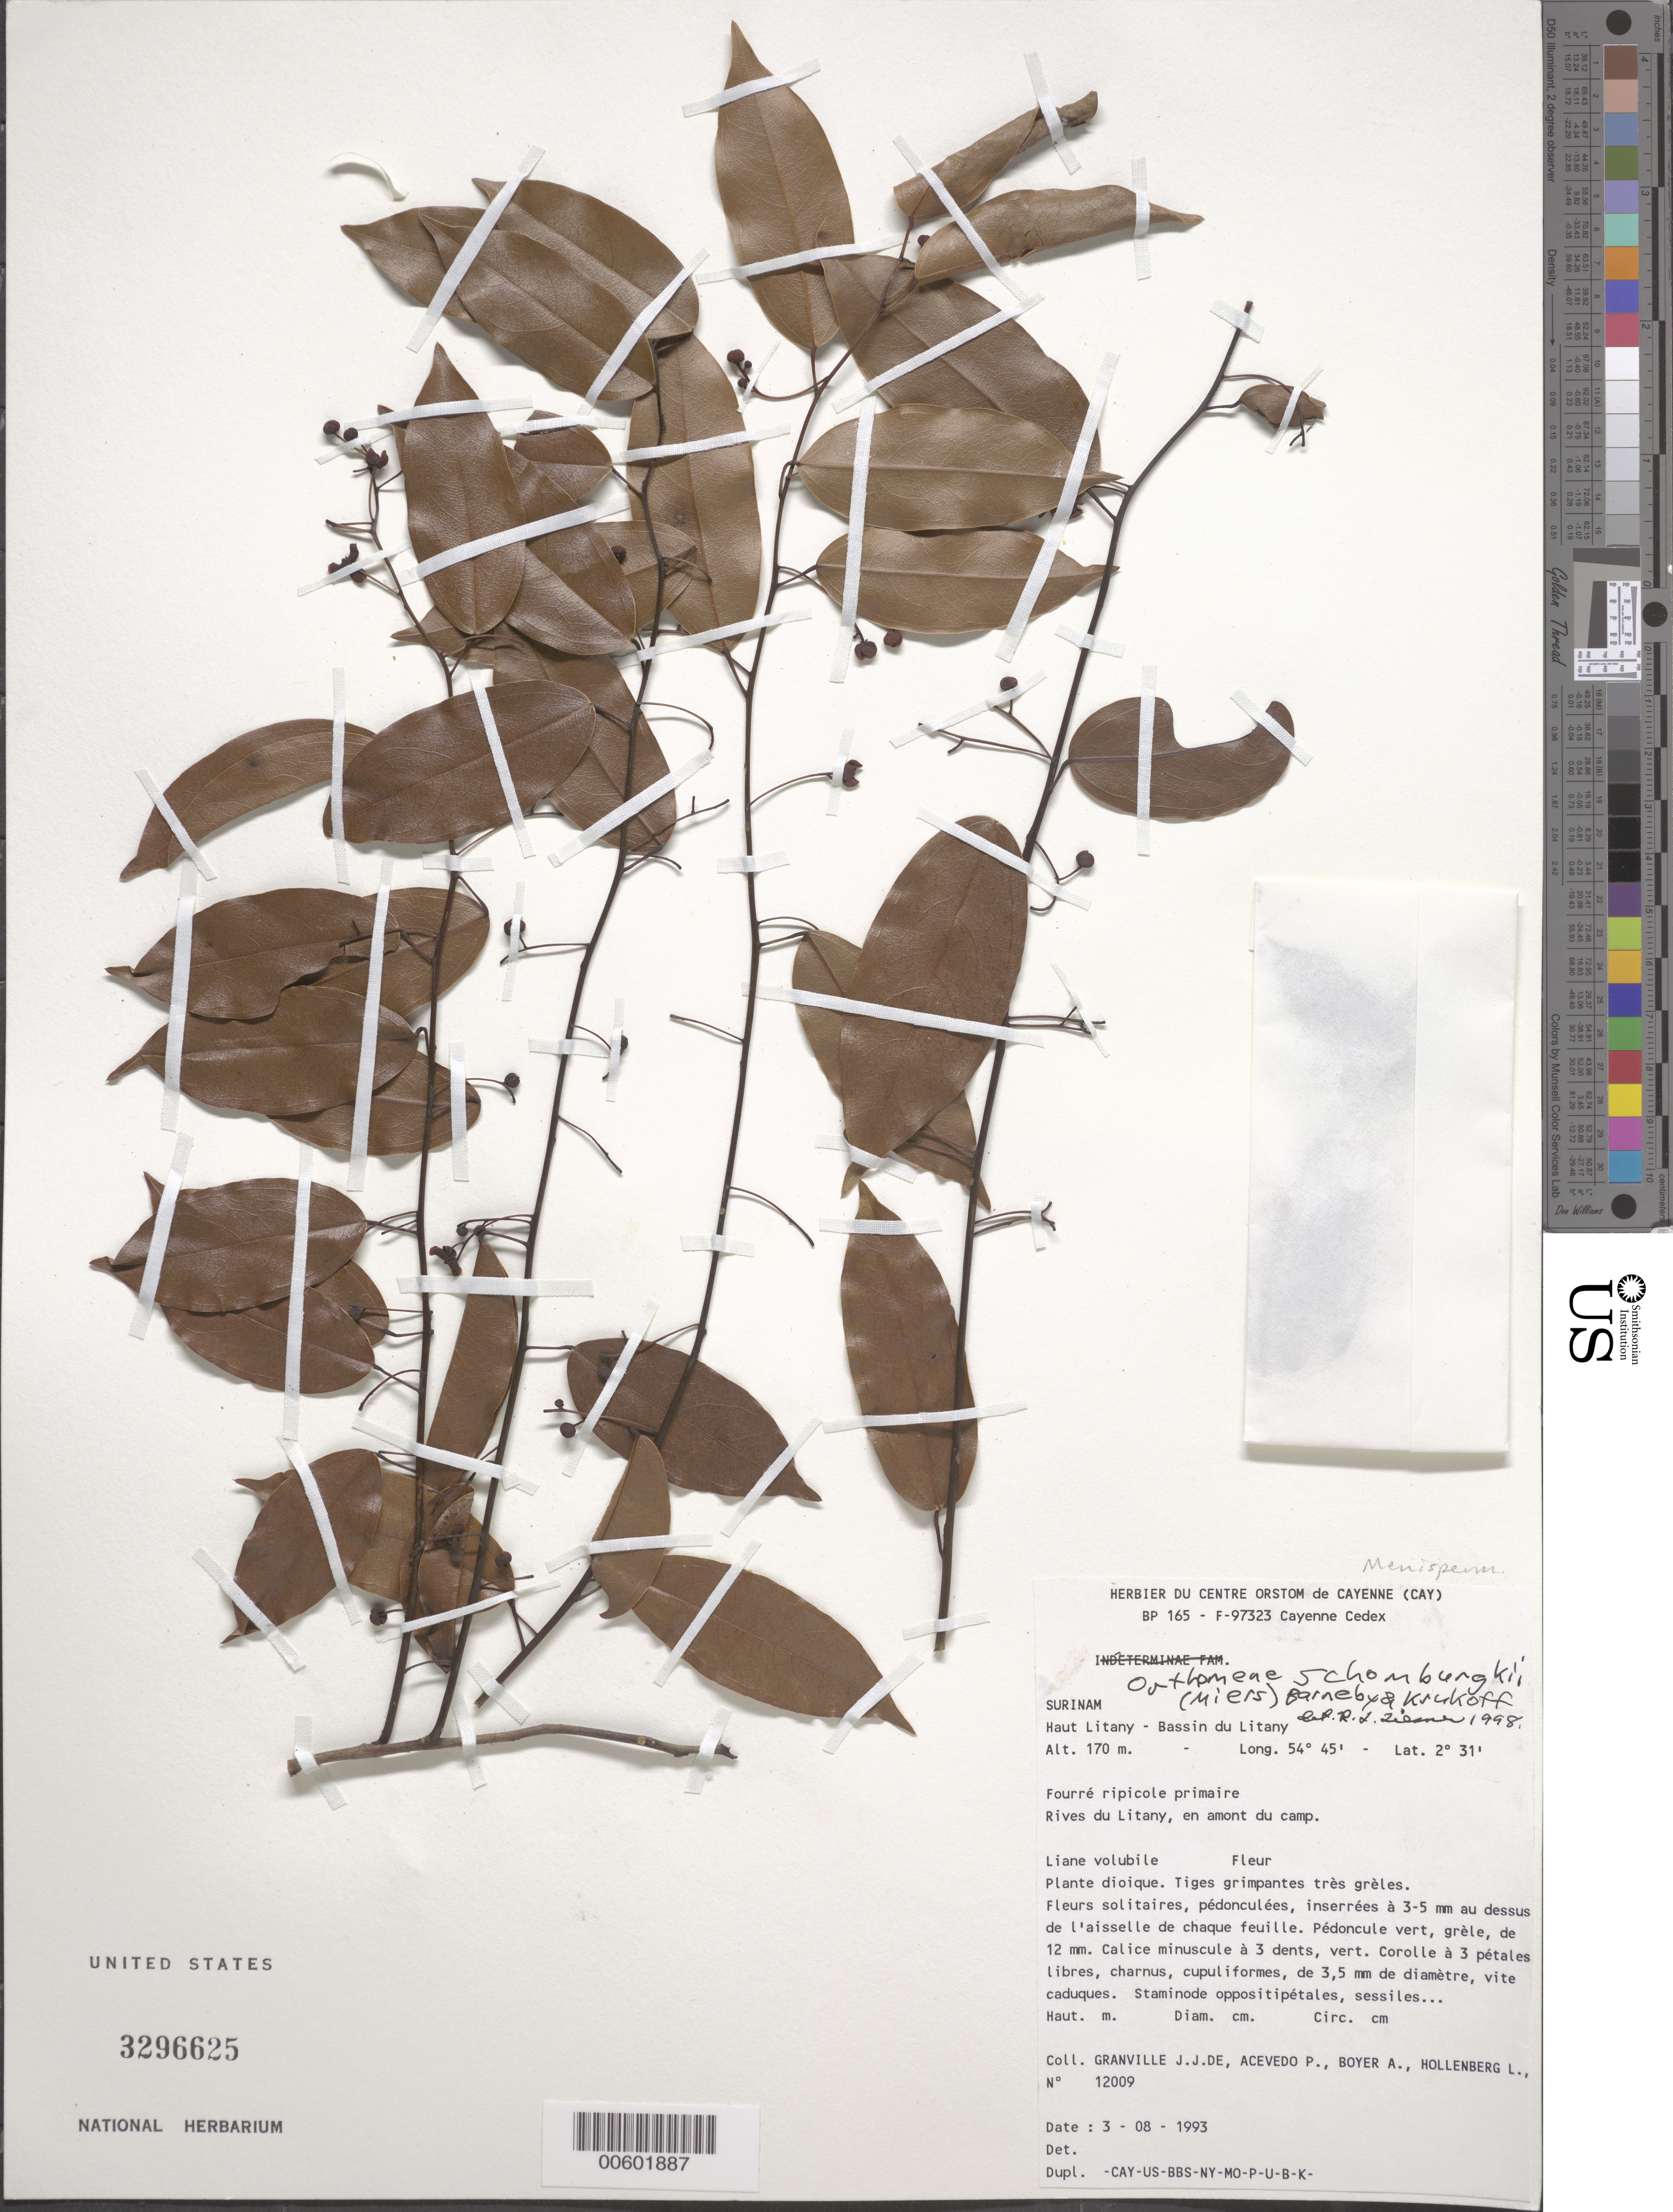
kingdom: Plantae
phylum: Tracheophyta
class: Magnoliopsida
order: Ranunculales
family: Menispermaceae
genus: Anomospermum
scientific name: Anomospermum schomburgkii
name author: Miers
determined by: Strong, Mark T., (BOT), Smithsonian Institution - National Museum of Natural History (UNITED STATES)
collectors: J.-J. de Granville, P. Acevedo-Rodr., A. Boyer & L. Hollenberg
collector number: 12009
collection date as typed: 3-Aug-93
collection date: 1993-08-03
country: Suriname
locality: Haut Litany, Bassin du Litany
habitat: Primary riparian forest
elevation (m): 170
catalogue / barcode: US 3296625